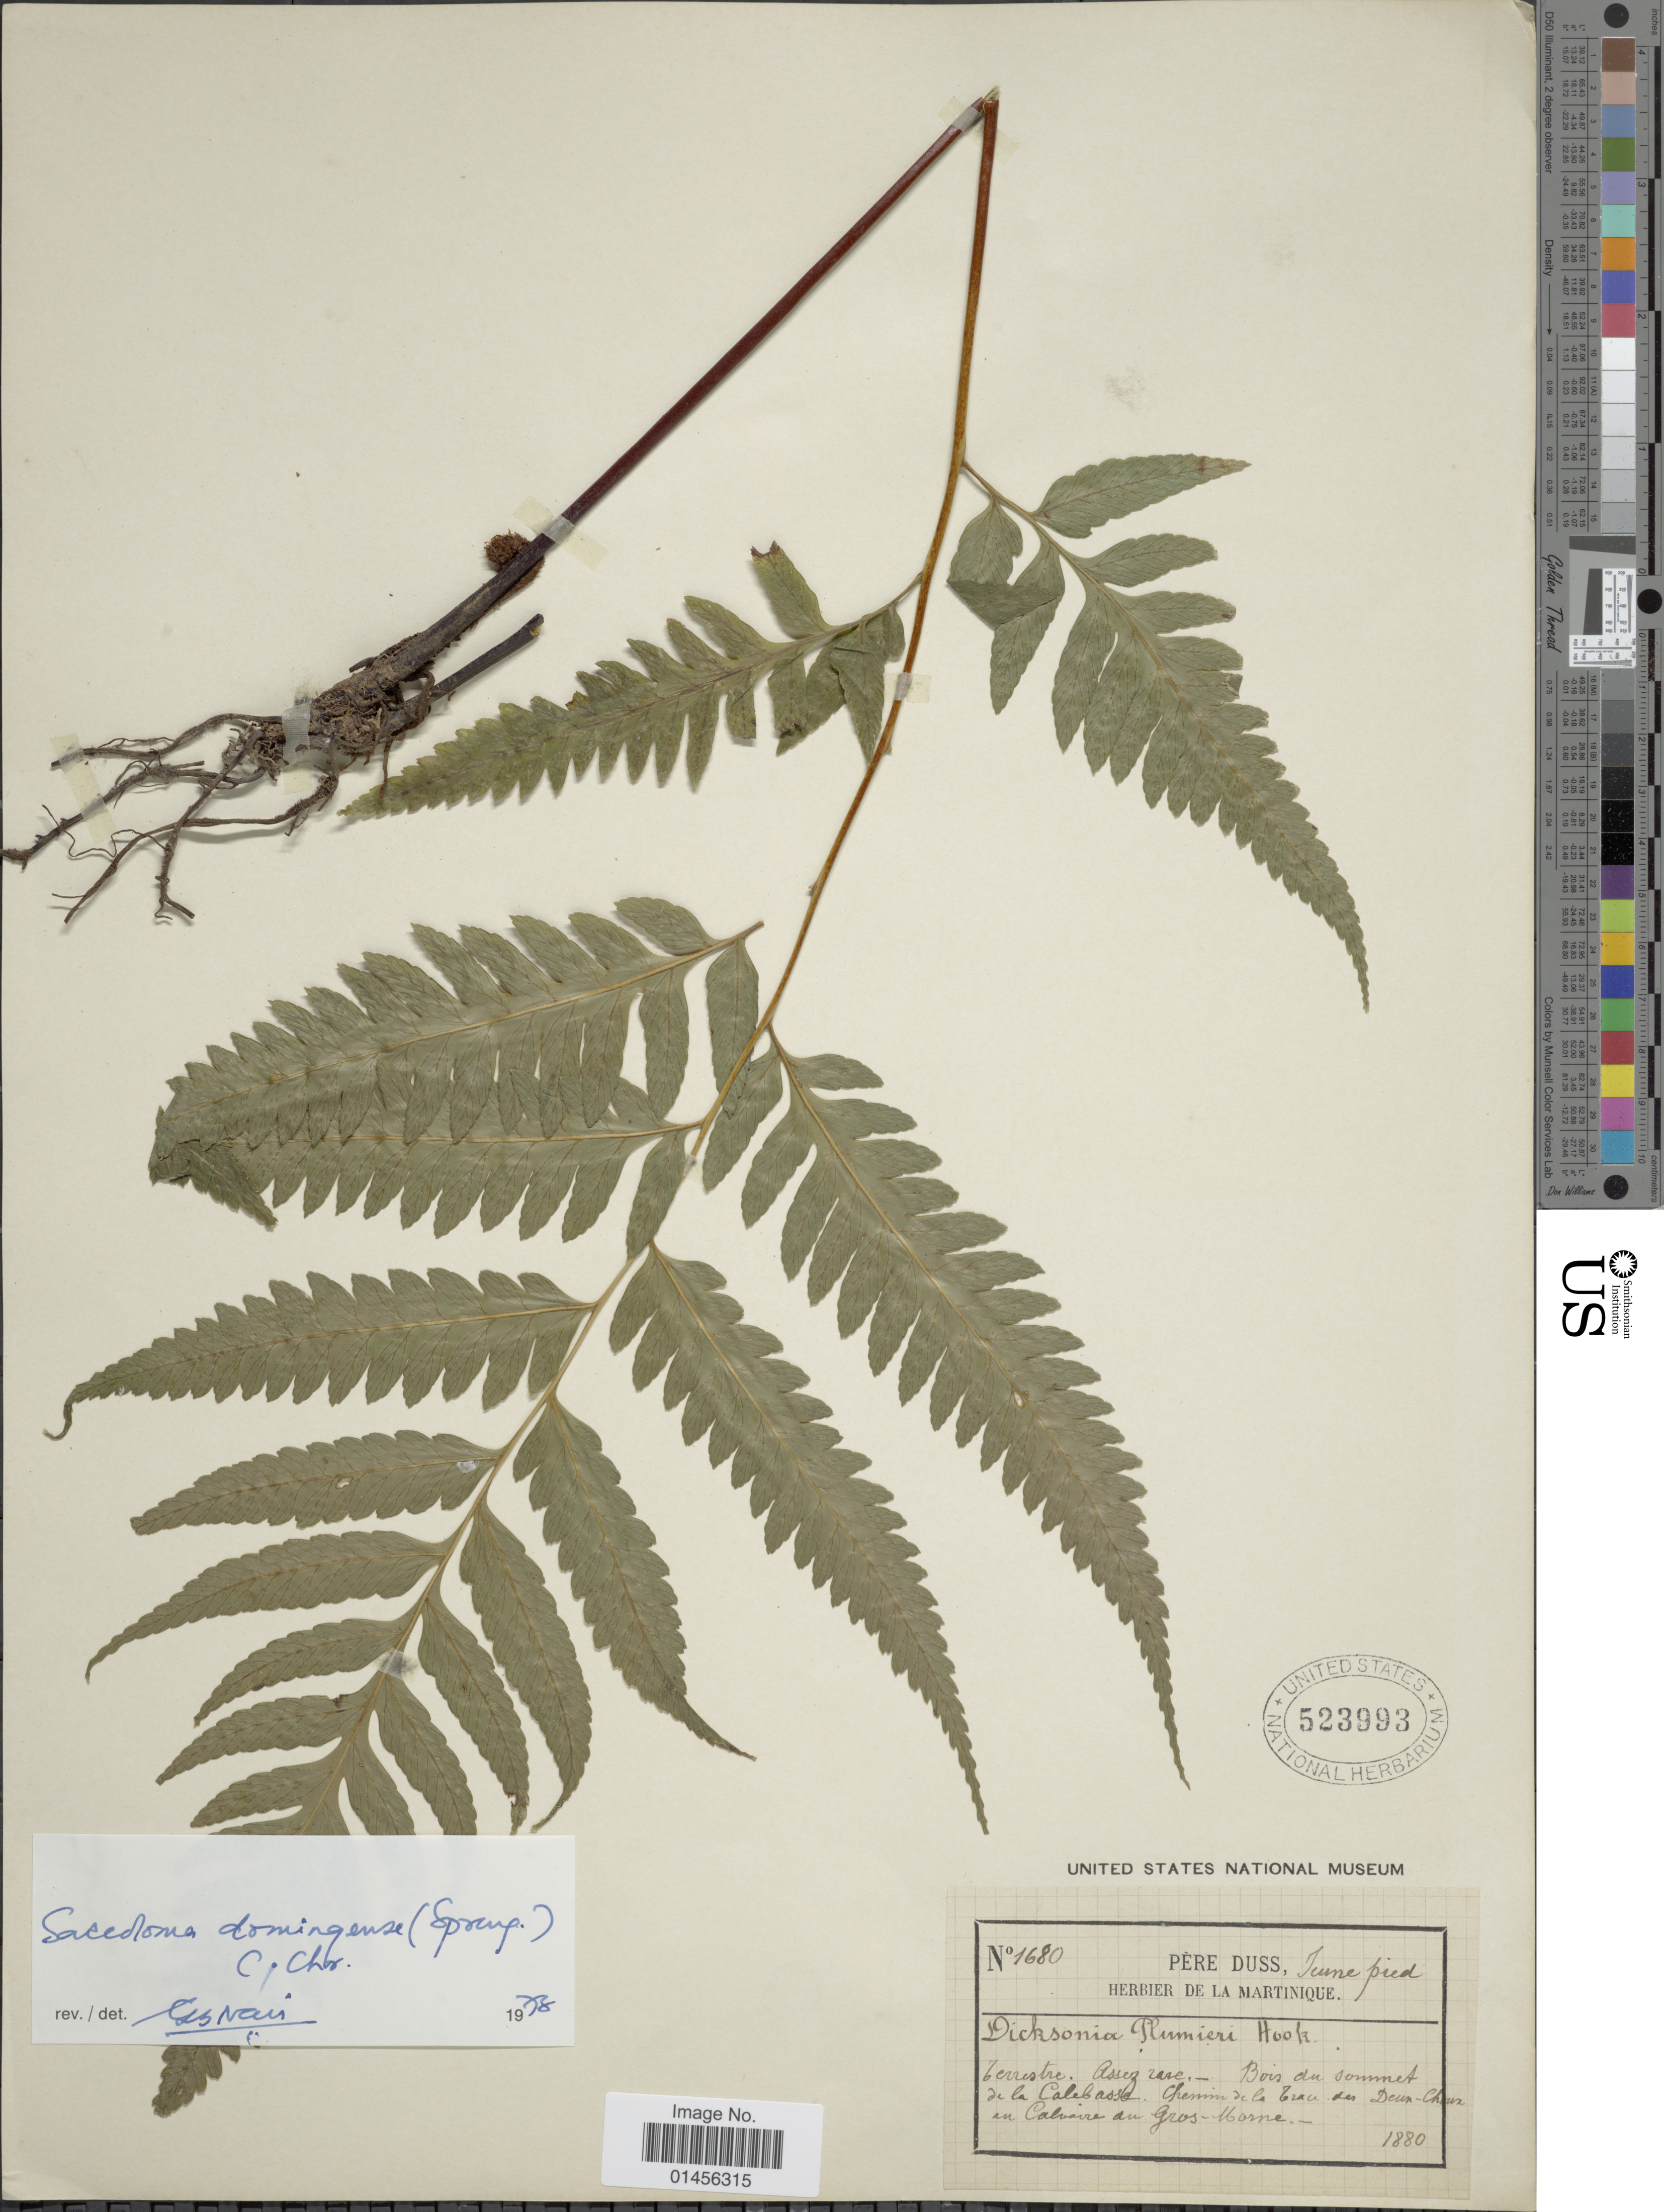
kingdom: Plantae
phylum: Tracheophyta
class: Polypodiopsida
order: Polypodiales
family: Saccolomataceae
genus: Saccoloma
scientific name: Saccoloma domingense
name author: (Spreng.) C. Chr.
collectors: Père Duss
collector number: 1680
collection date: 1880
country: Martinique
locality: Bois du sommet de la Calebasse, Chemin de la Trace des Deux -Choux au Calvaire au Gros - Morne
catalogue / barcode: US 523993